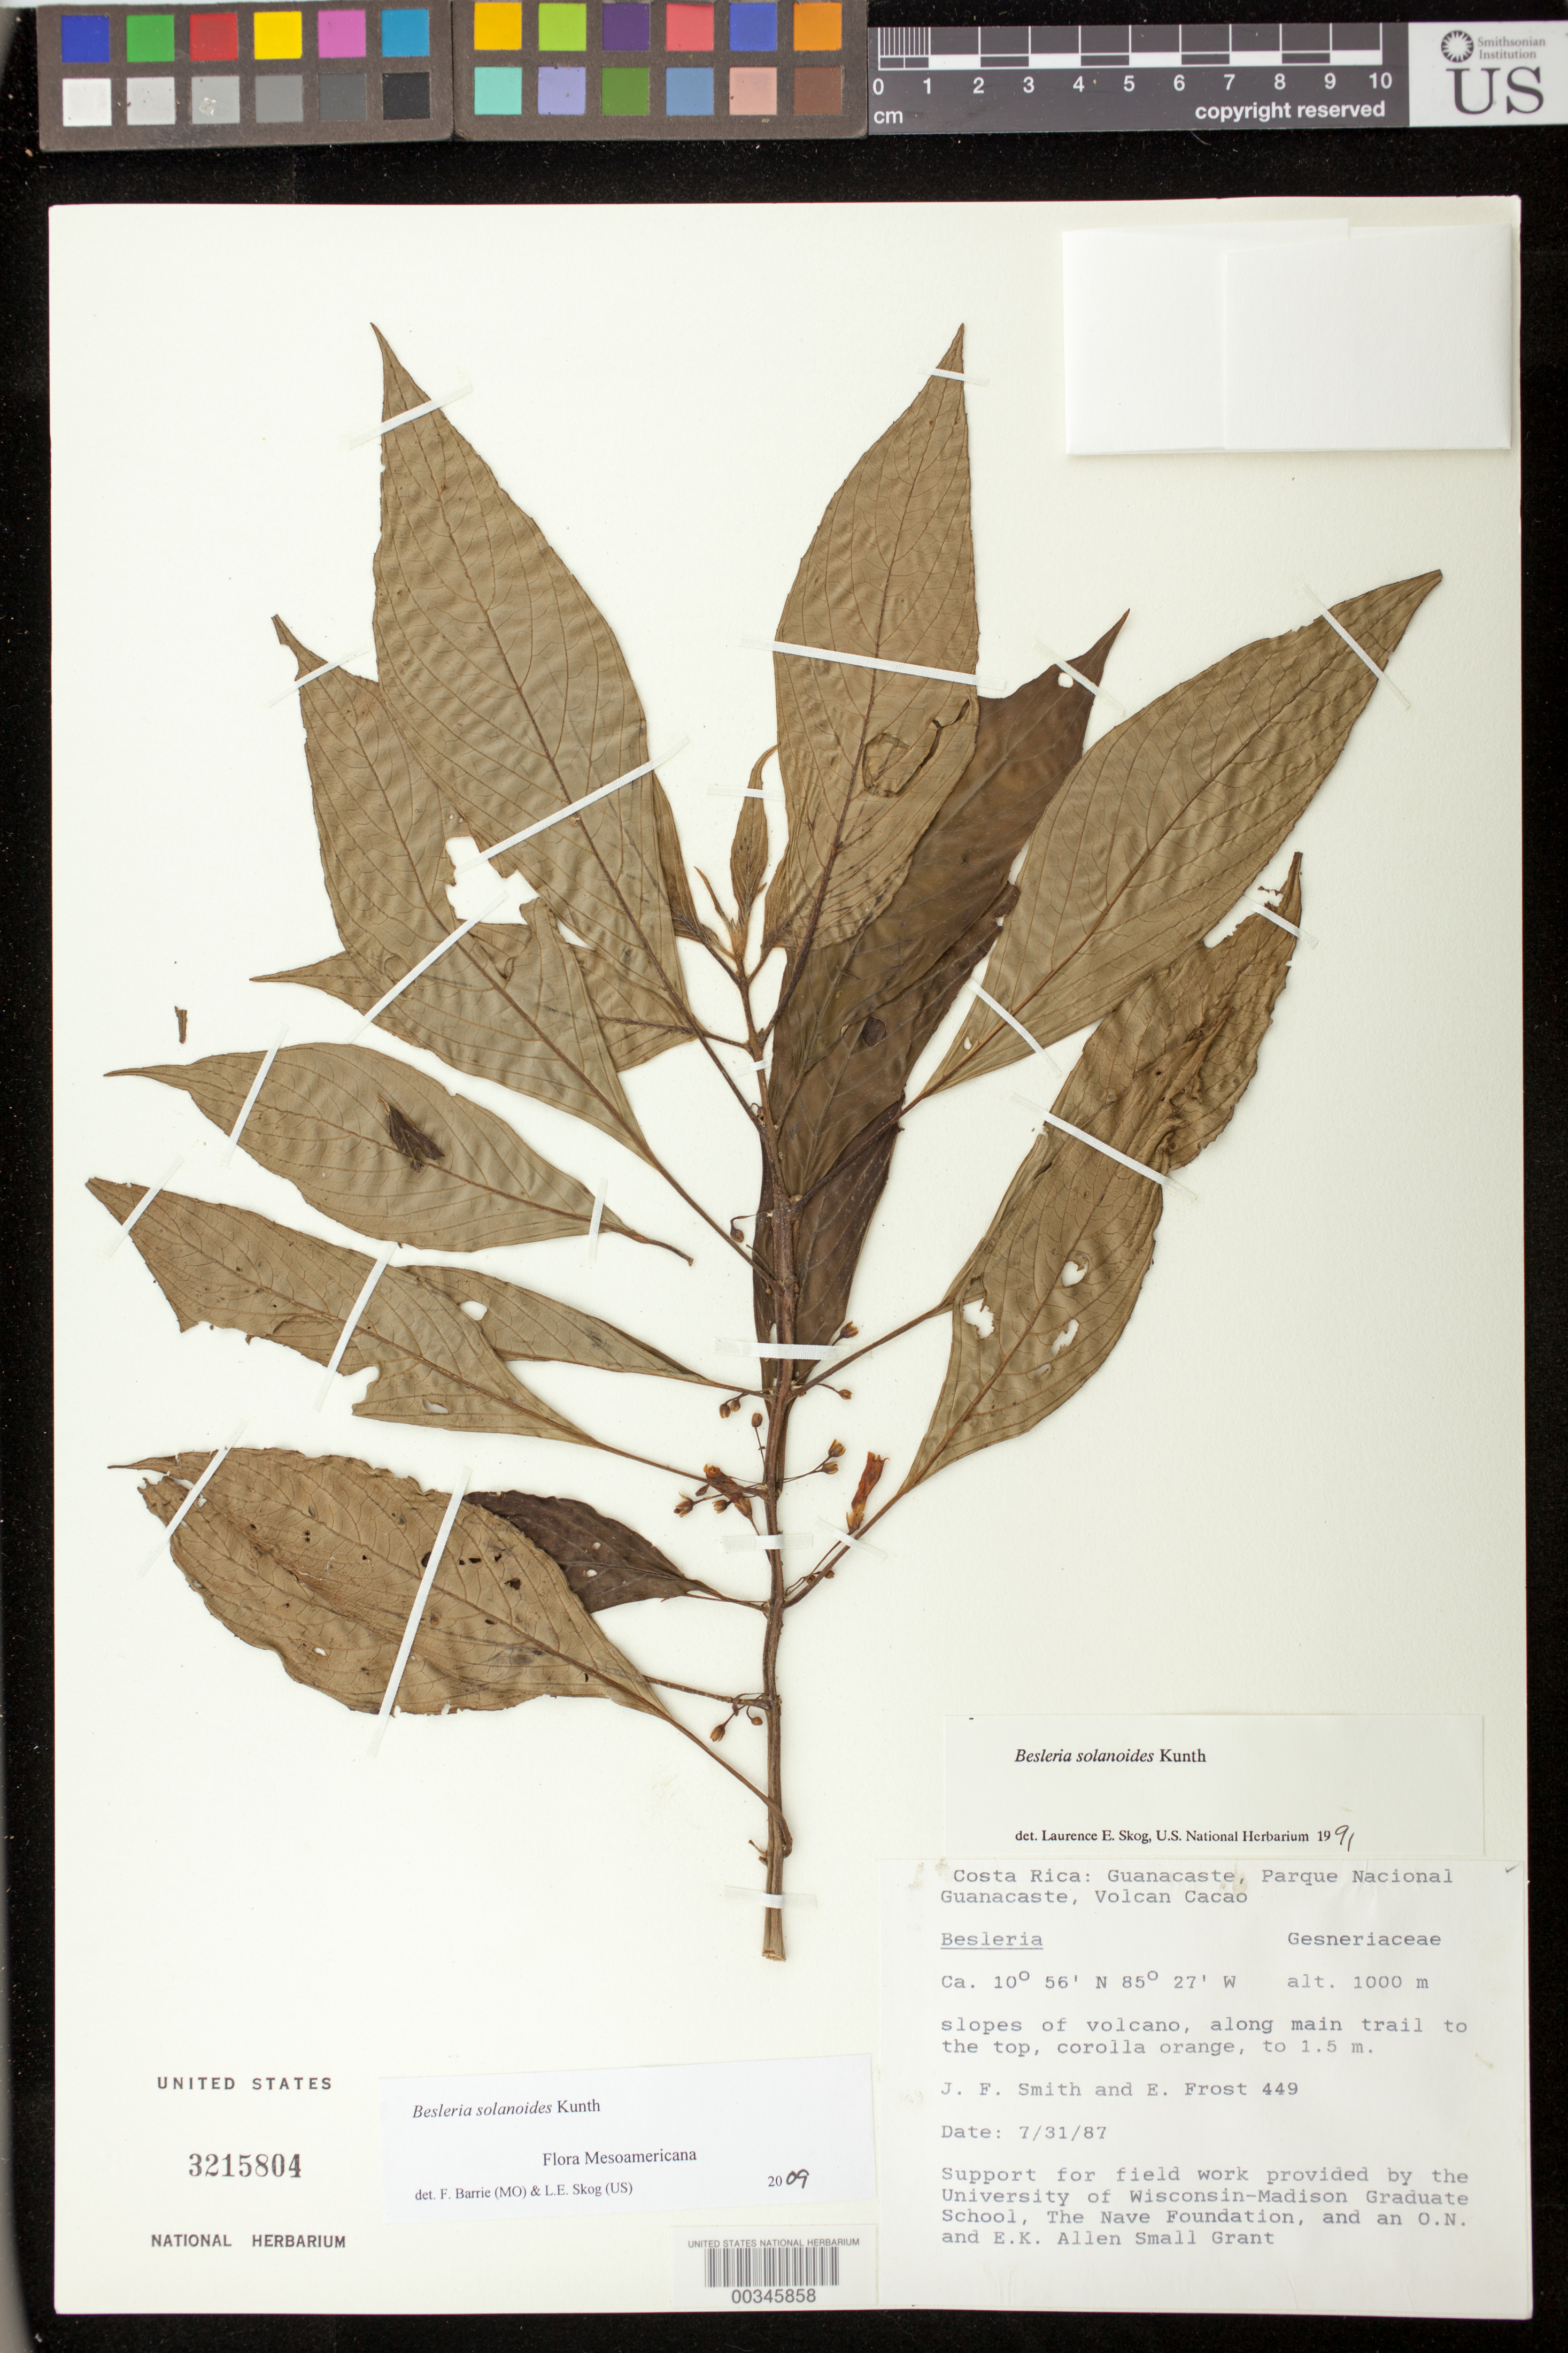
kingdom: Plantae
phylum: Tracheophyta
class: Magnoliopsida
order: Lamiales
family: Gesneriaceae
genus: Besleria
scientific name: Besleria solanoides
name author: Kunth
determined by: Skog, Laurence E.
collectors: J. Smith & E. Frost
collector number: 449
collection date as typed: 31 Jul 1987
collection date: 1987-07-31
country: Costa Rica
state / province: Guanacaste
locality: Parque Nacional Guanacaste, Volcan Cacao, slopes of Volcano, along main trail to top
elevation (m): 1000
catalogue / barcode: US 3215804